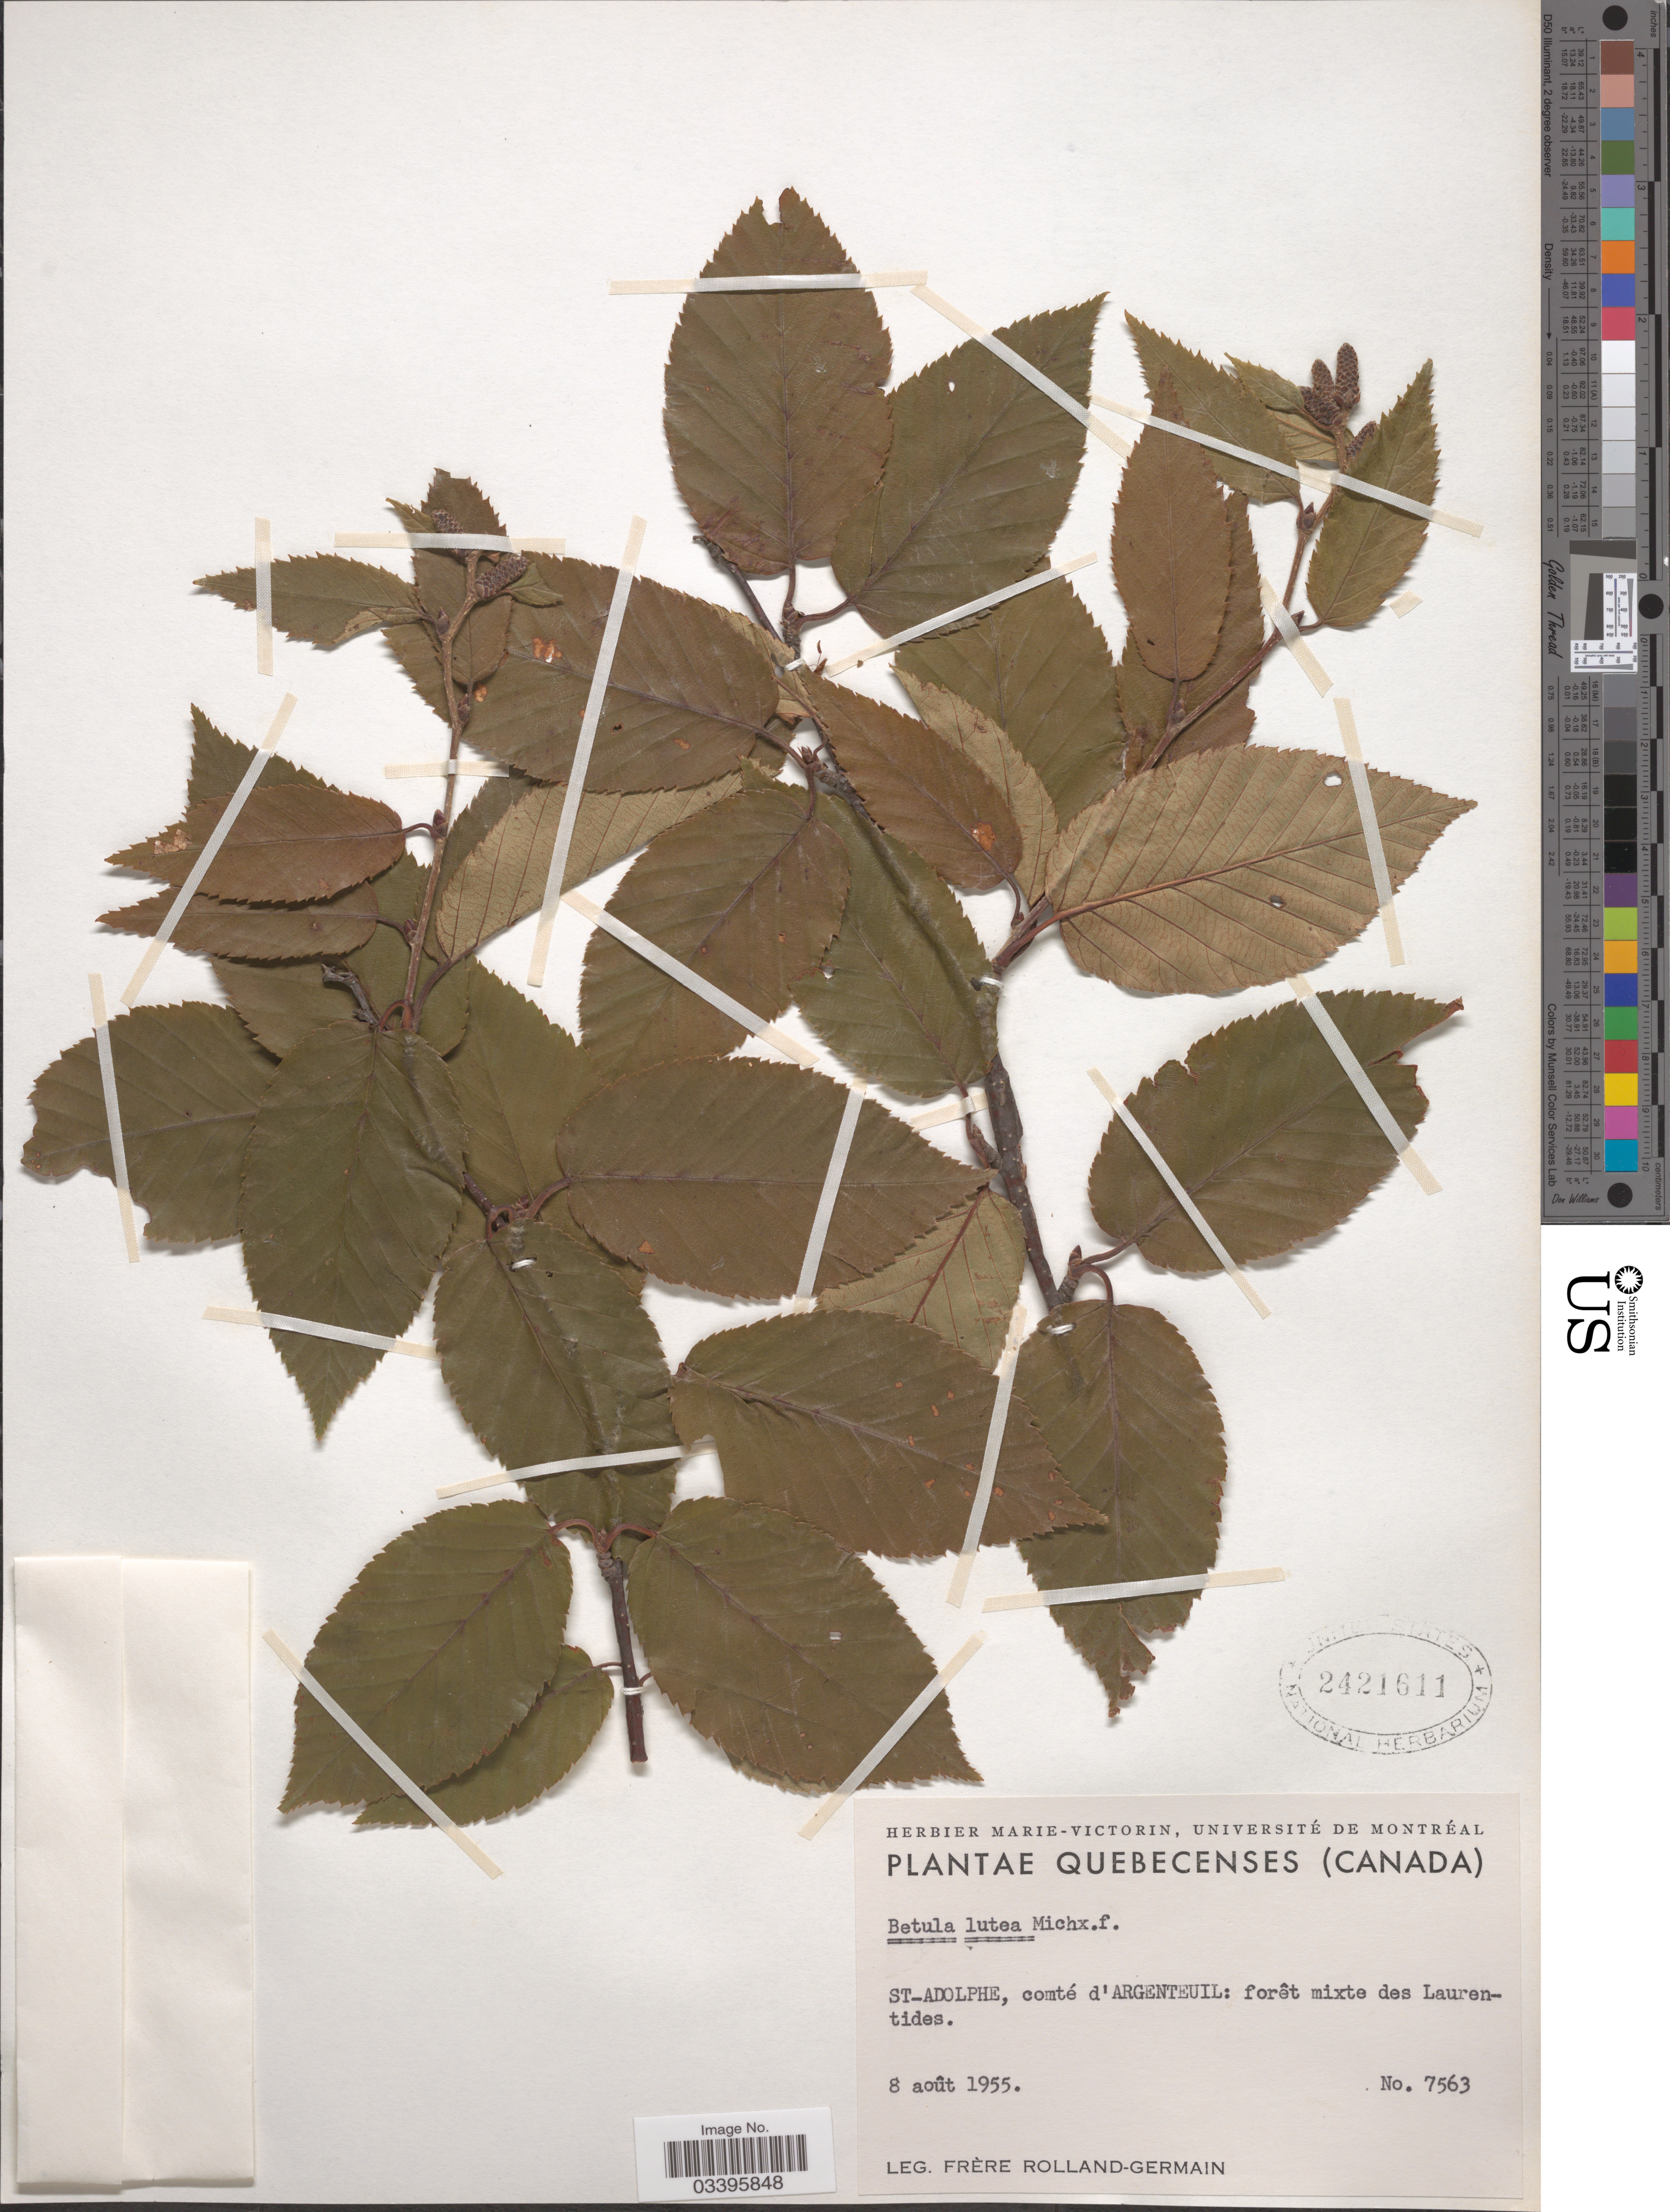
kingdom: Plantae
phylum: Tracheophyta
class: Magnoliopsida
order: Fagales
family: Betulaceae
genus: Betula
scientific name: Betula lutea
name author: F. Michx.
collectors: Rolland-Germain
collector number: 7563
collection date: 1955-08-08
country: Canada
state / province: Quebec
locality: St-Adolphe, comté d'Argenteuil: forêt mixte des Laurentides.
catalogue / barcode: US 2421611